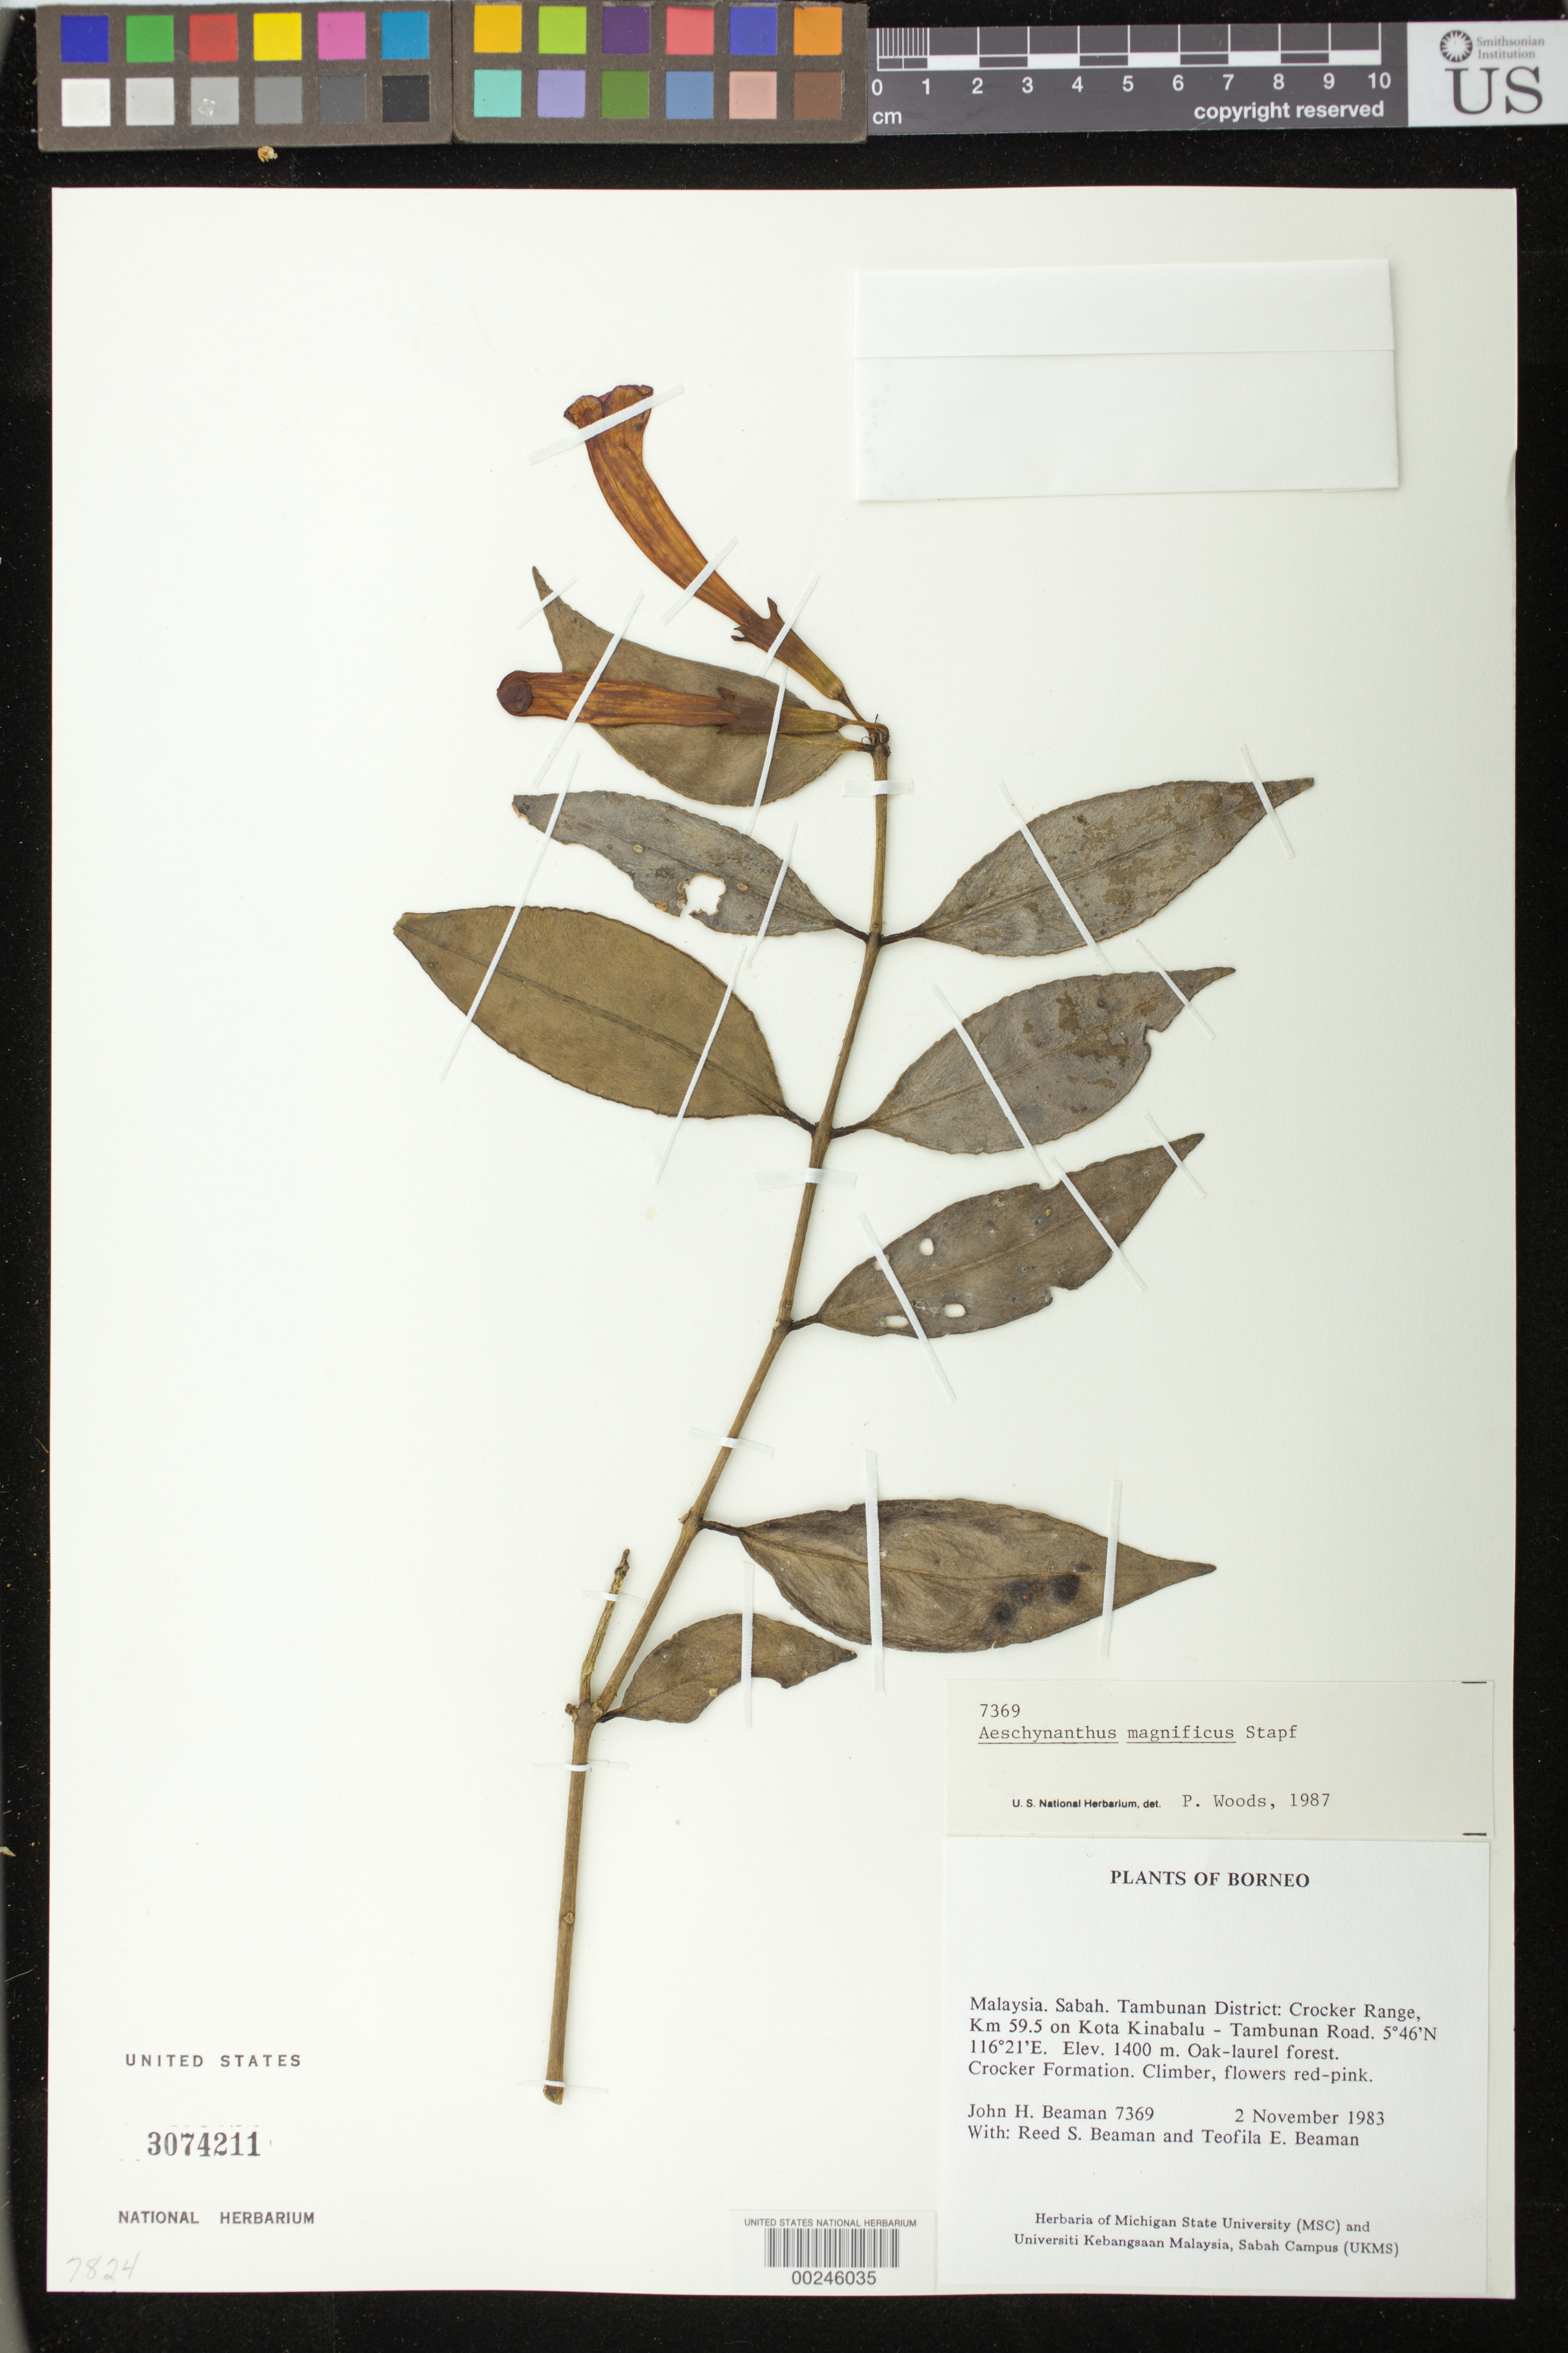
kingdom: Plantae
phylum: Tracheophyta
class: Magnoliopsida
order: Lamiales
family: Gesneriaceae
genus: Aeschynanthus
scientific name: Aeschynanthus magnificus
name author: Stapf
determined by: Woods, P.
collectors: J. H. Beaman, R. S. Beaman & T. E. Beaman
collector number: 7369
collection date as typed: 02 Nov 1983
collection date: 1983-11-02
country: Malaysia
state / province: Sabah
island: Borneo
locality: Tambunan dist, crocker range, km 59.5 on kota kinabalu - tambunan road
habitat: Oak-laurel forest, crocker formation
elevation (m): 1400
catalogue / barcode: US 3074211